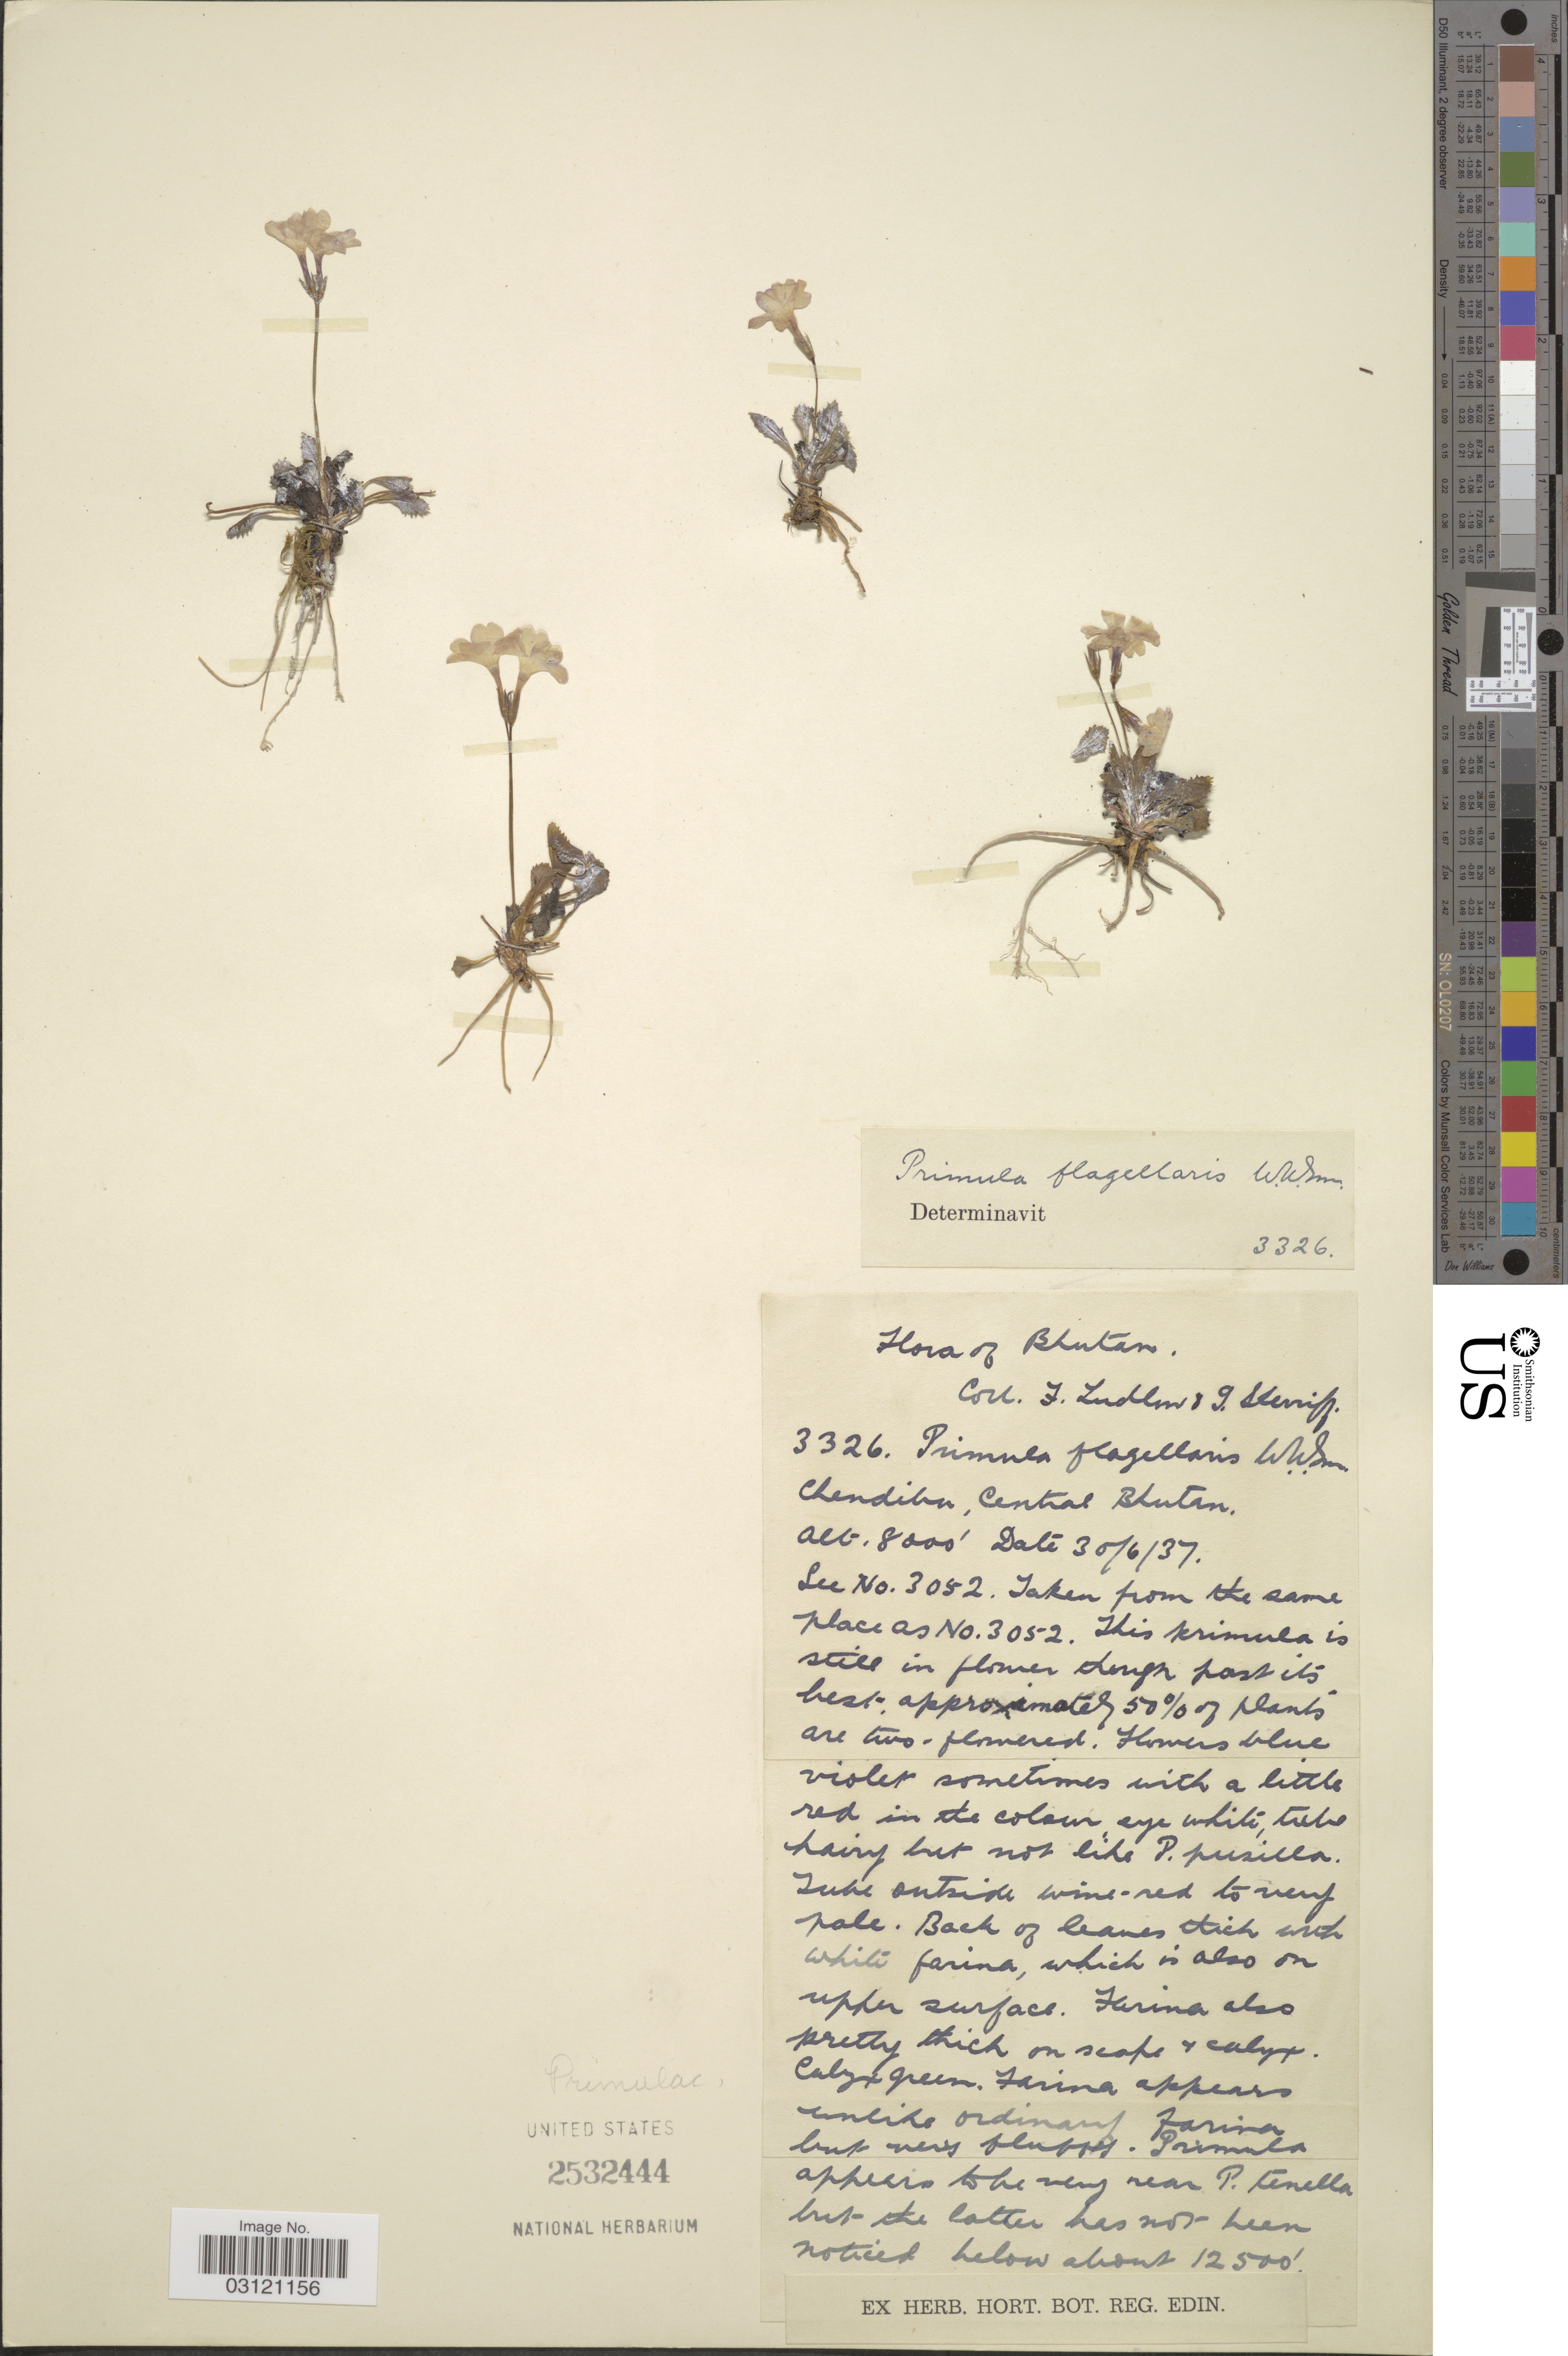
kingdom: Plantae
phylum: Tracheophyta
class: Magnoliopsida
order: Ericales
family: Primulaceae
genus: Primula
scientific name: Primula flagellaris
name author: W.W. Sm.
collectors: F. Ludlow & G. Sherriff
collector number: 3326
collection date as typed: Transcribed d/m/y: 30/6/37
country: Bhutan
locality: Chendibu, central Bhutan.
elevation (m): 2438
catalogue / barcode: US 2532444